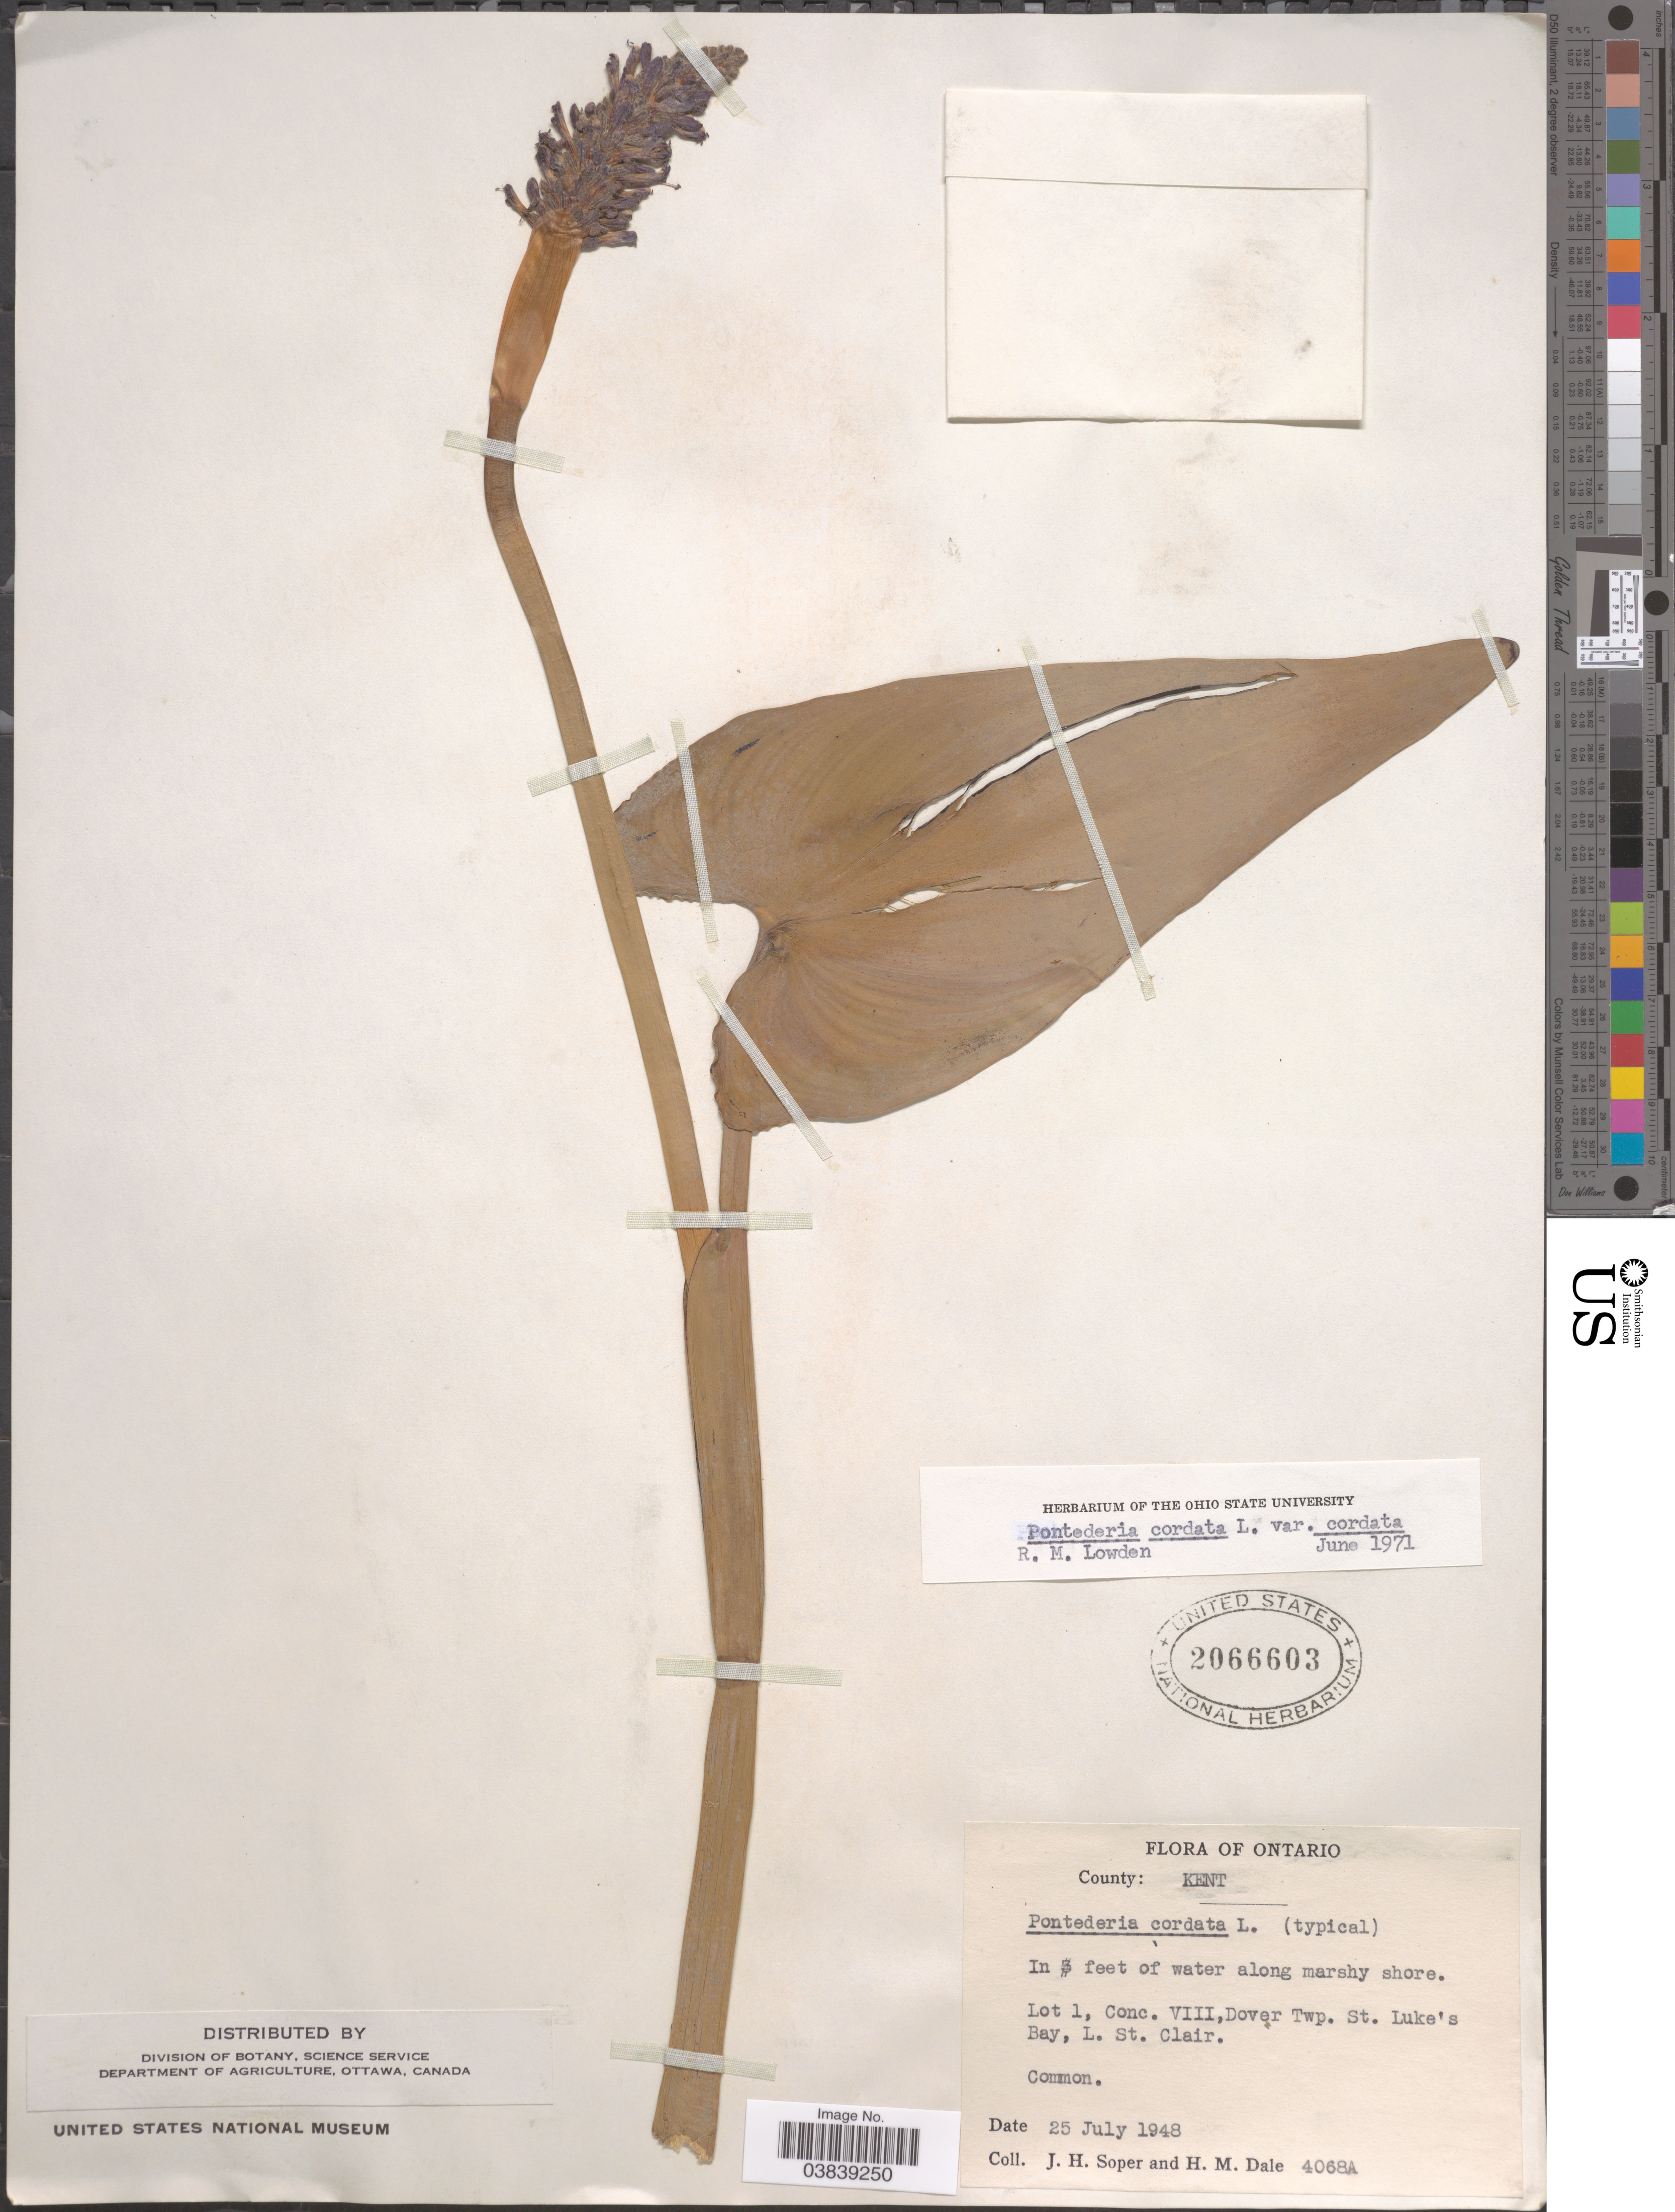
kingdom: Plantae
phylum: Tracheophyta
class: Liliopsida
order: Commelinales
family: Pontederiaceae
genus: Pontederia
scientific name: Pontederia cordata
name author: L.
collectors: J. H. Soper & H. M. Dale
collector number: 4068A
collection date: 1948-07-25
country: Canada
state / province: Ontario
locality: County: Kent. Lot 1, Conc. VIII, Dover Twp. St. Luke's Bay, L. St. Clair.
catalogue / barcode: US 2066603